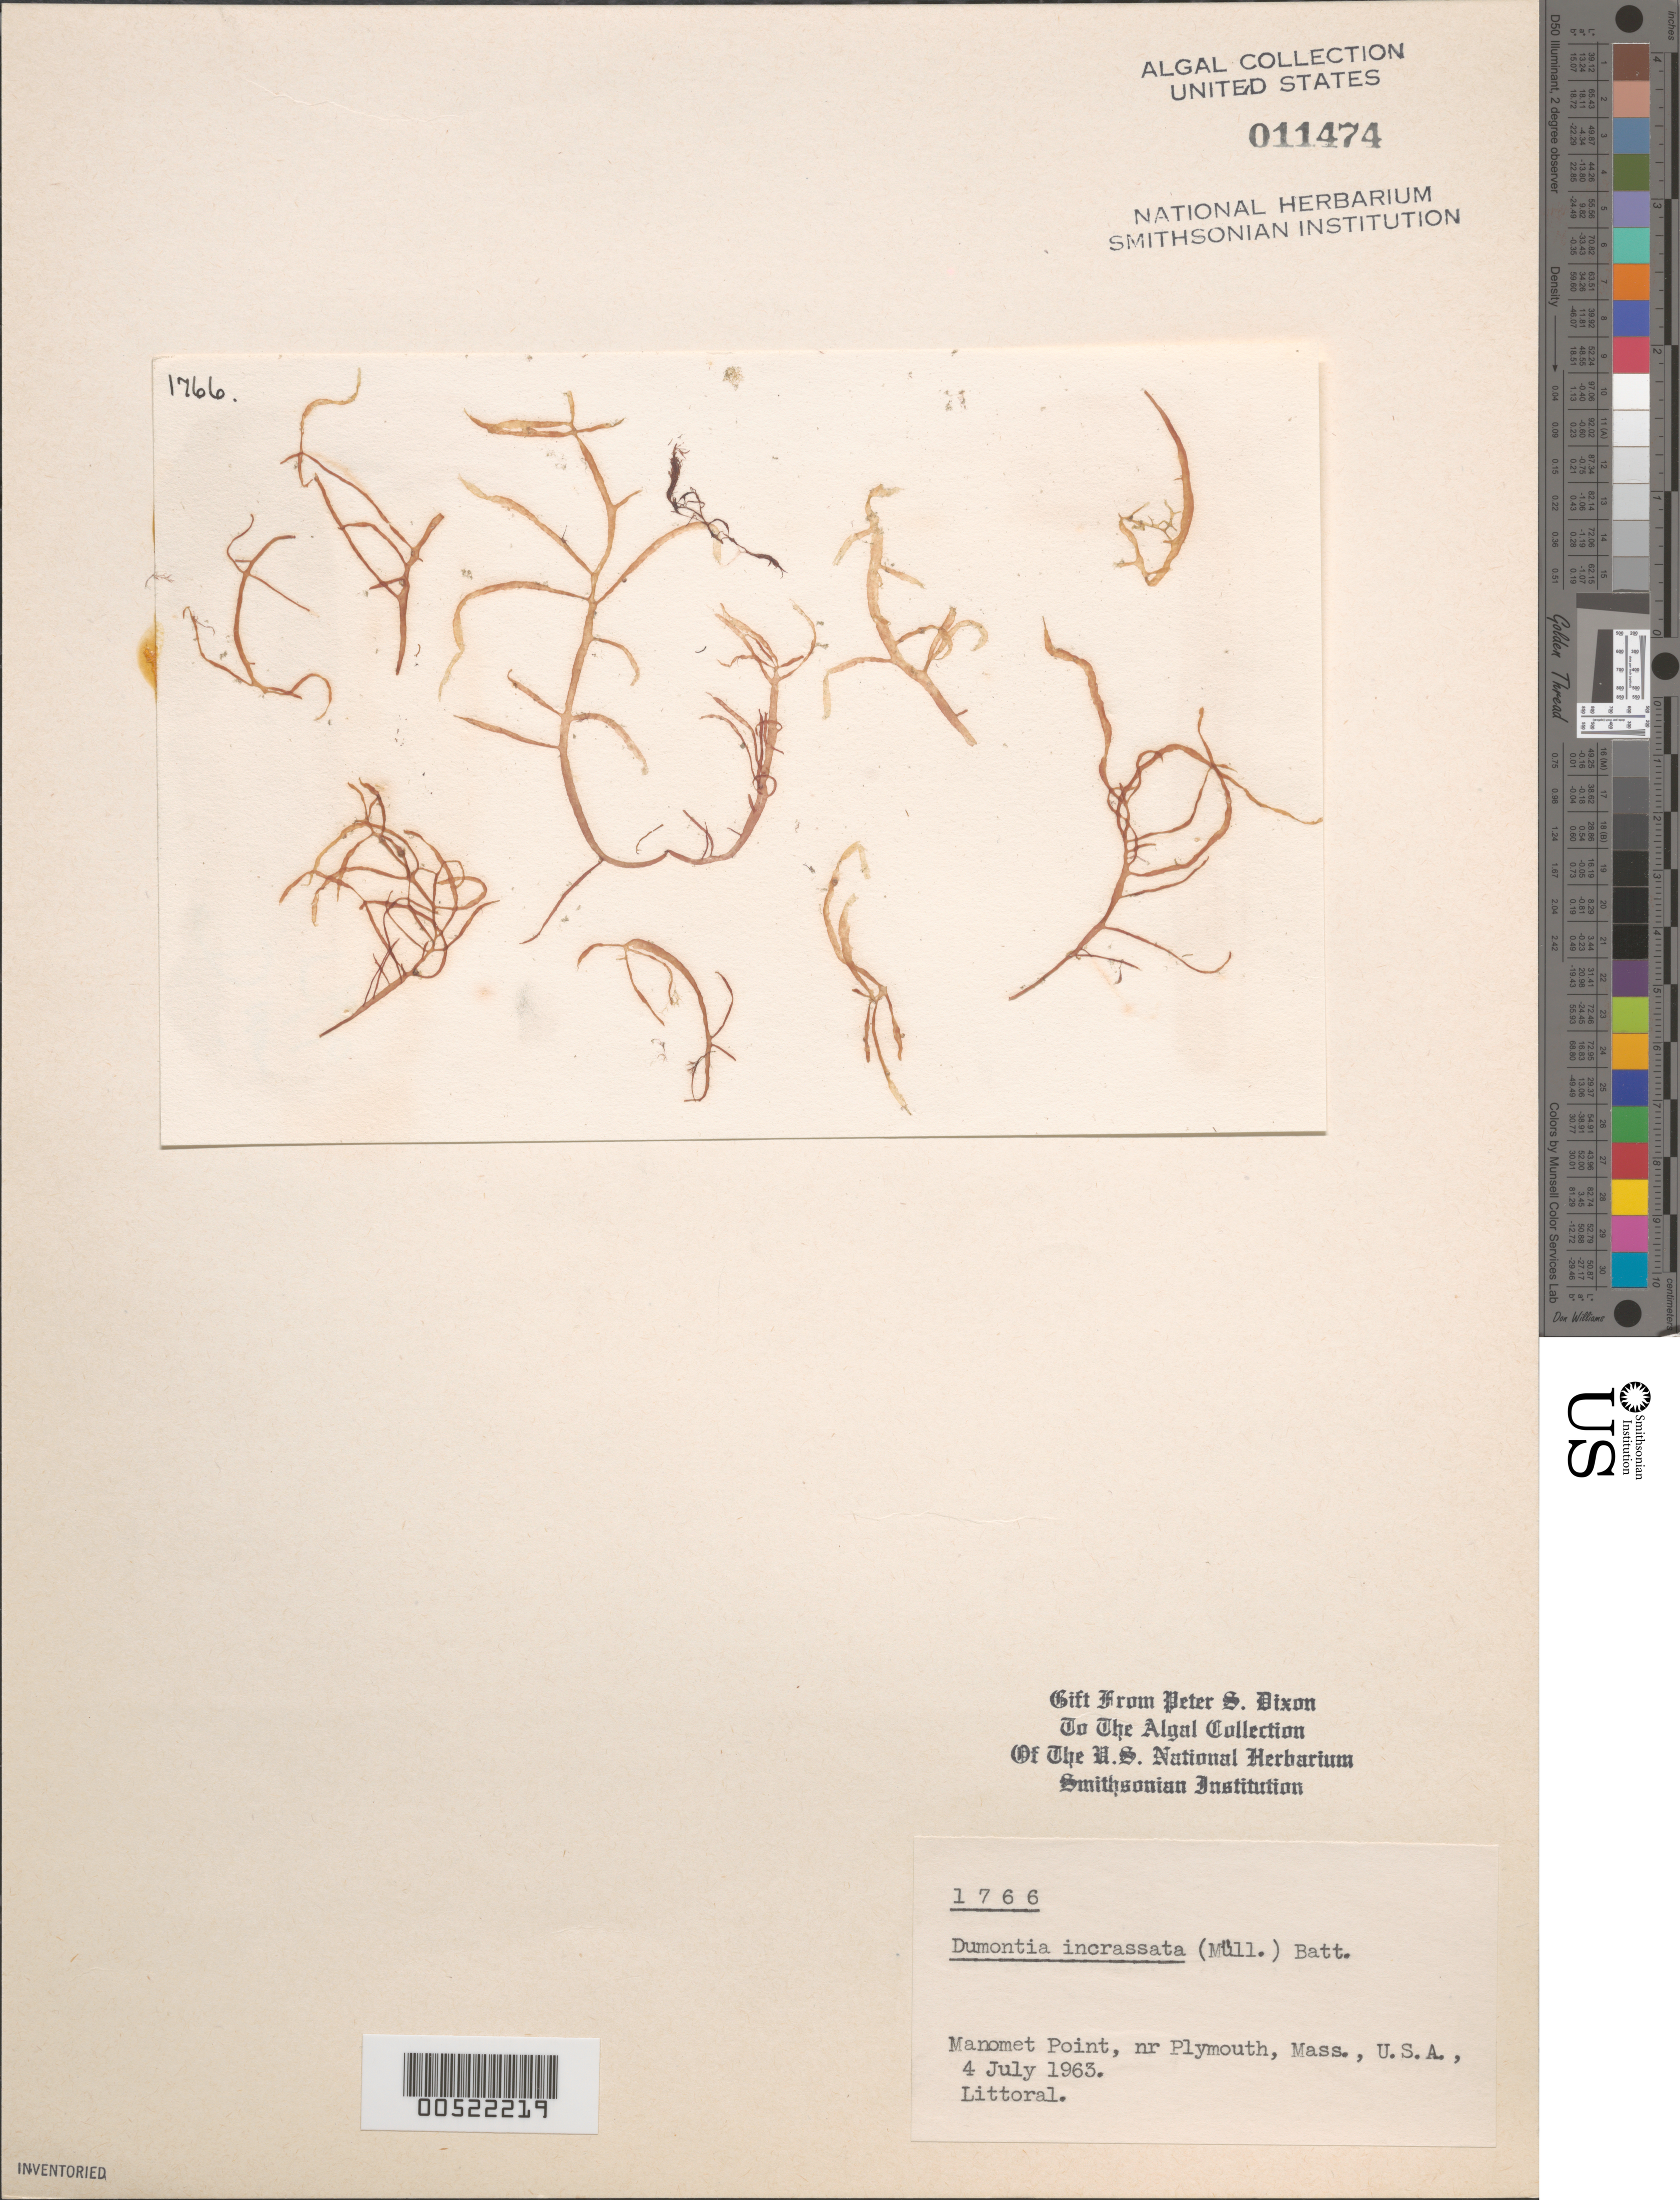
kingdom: Plantae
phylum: Rhodophyta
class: Florideophyceae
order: Gigartinales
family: Dumontiaceae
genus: Dumontia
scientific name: Dumontia contorta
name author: (S.G. Gmel.) Rupr.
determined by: Algae name updating Project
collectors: P. S. Dixon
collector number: PSD 1766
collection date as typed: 04 Jul 1963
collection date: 1963-07-04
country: United States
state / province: Massachusetts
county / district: Plymouth County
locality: Manomet Point near Plymouth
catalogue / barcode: US 11474